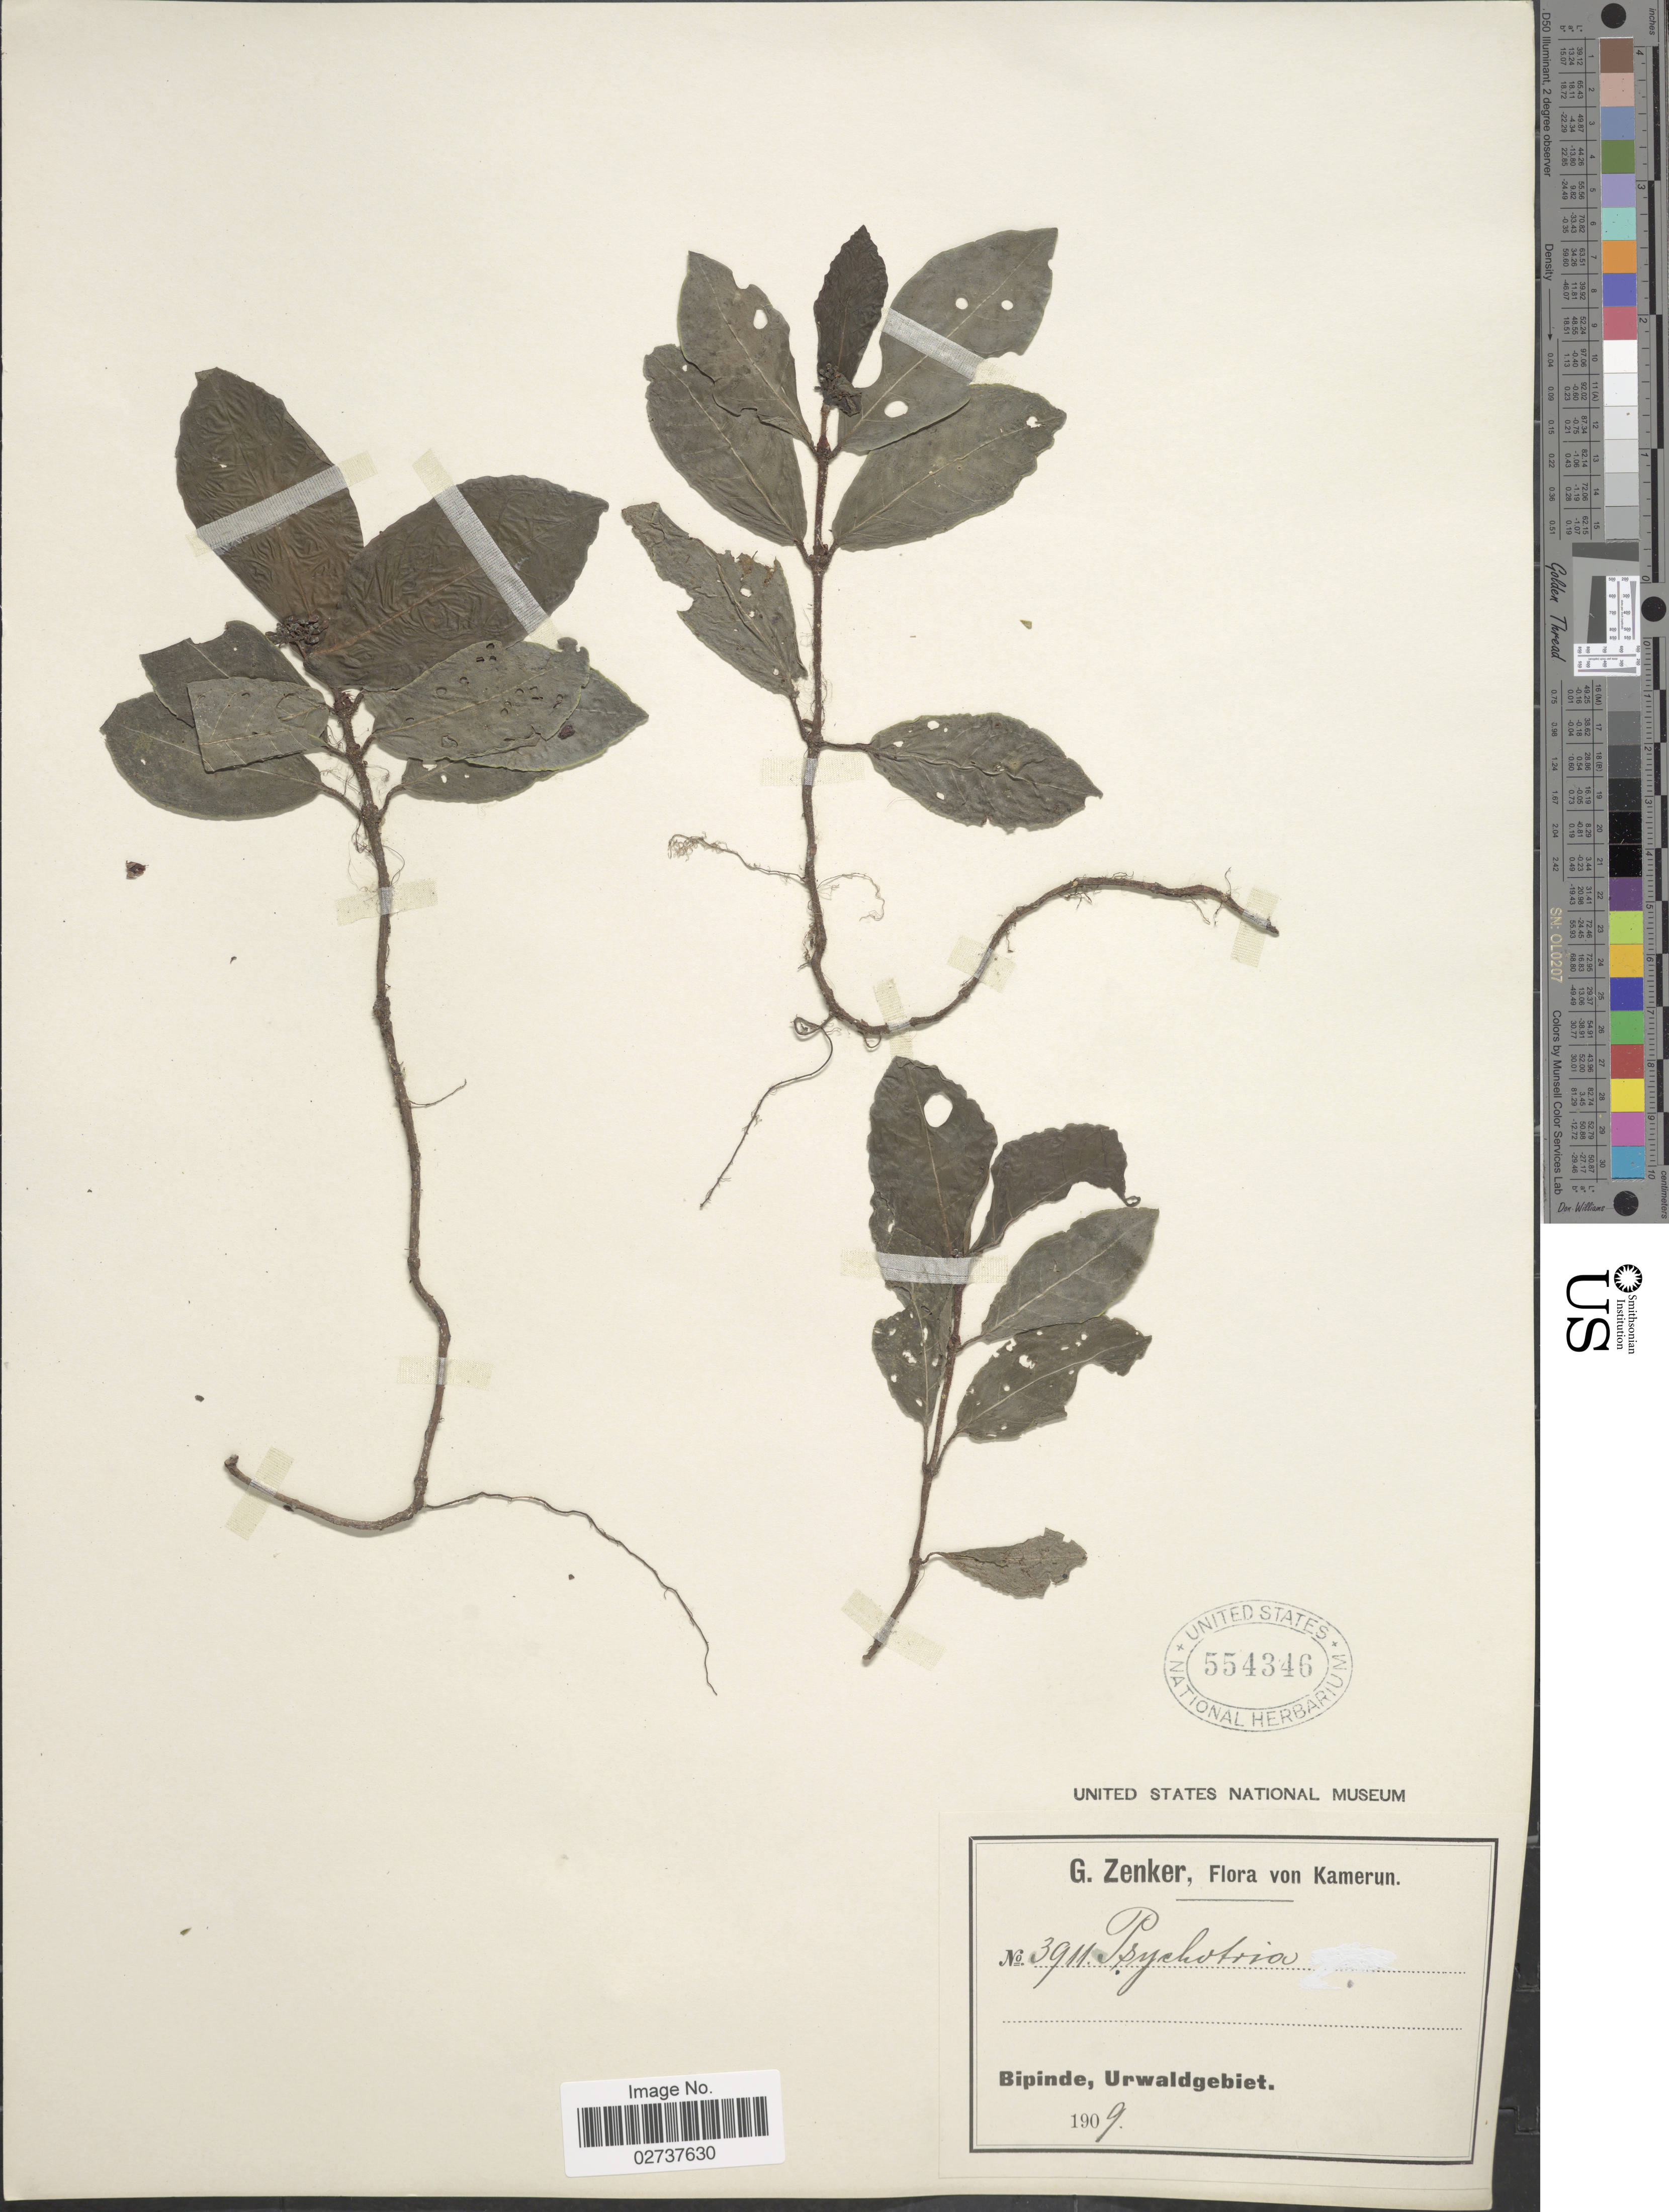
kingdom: Plantae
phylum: Tracheophyta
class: Magnoliopsida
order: Gentianales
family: Rubiaceae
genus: Psychotria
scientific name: Psychotria sp.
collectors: G. A. Zenker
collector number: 3911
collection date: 1909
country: Cameroon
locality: Kamerun, Bipinde, Urwaldgebiet.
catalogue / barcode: US 554346